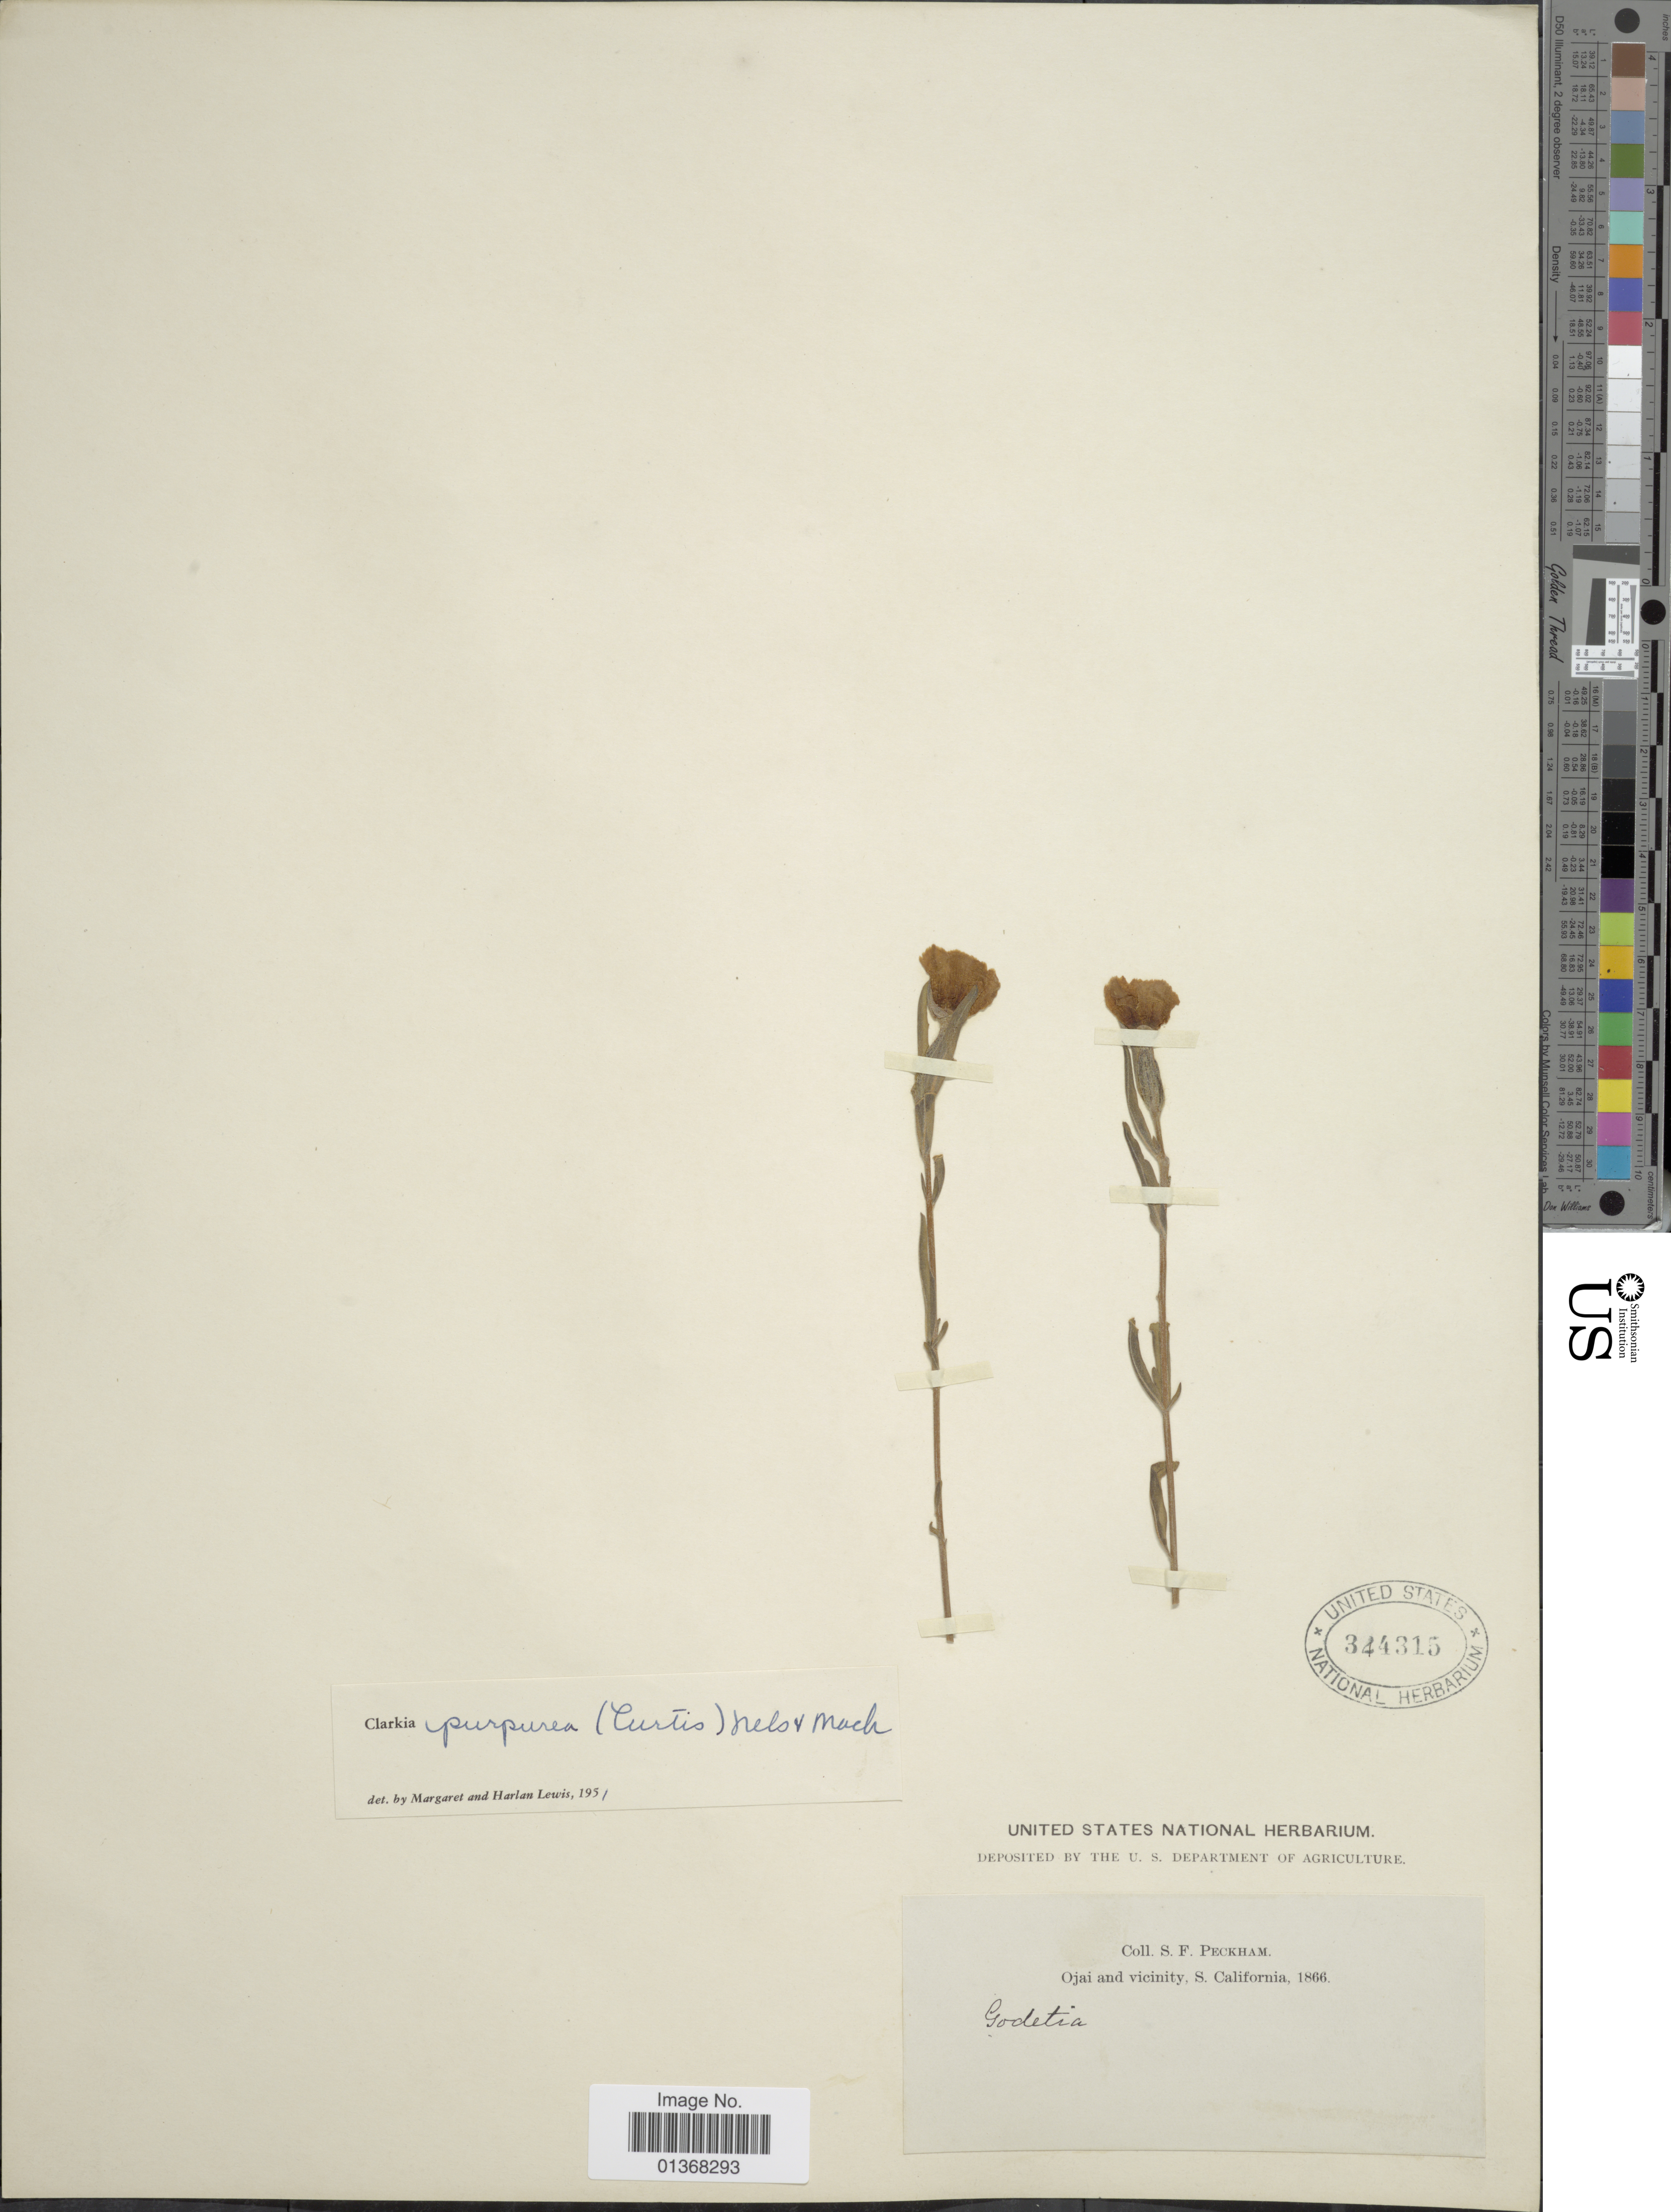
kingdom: Plantae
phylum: Tracheophyta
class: Magnoliopsida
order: Myrtales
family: Onagraceae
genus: Clarkia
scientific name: Clarkia purpurea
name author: (Curtis) A. Nelson & J.F. Macbr.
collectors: S. Peckham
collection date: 1866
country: United States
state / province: California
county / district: Ventura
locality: Ojai and vicinity, S. California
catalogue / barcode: US 344315